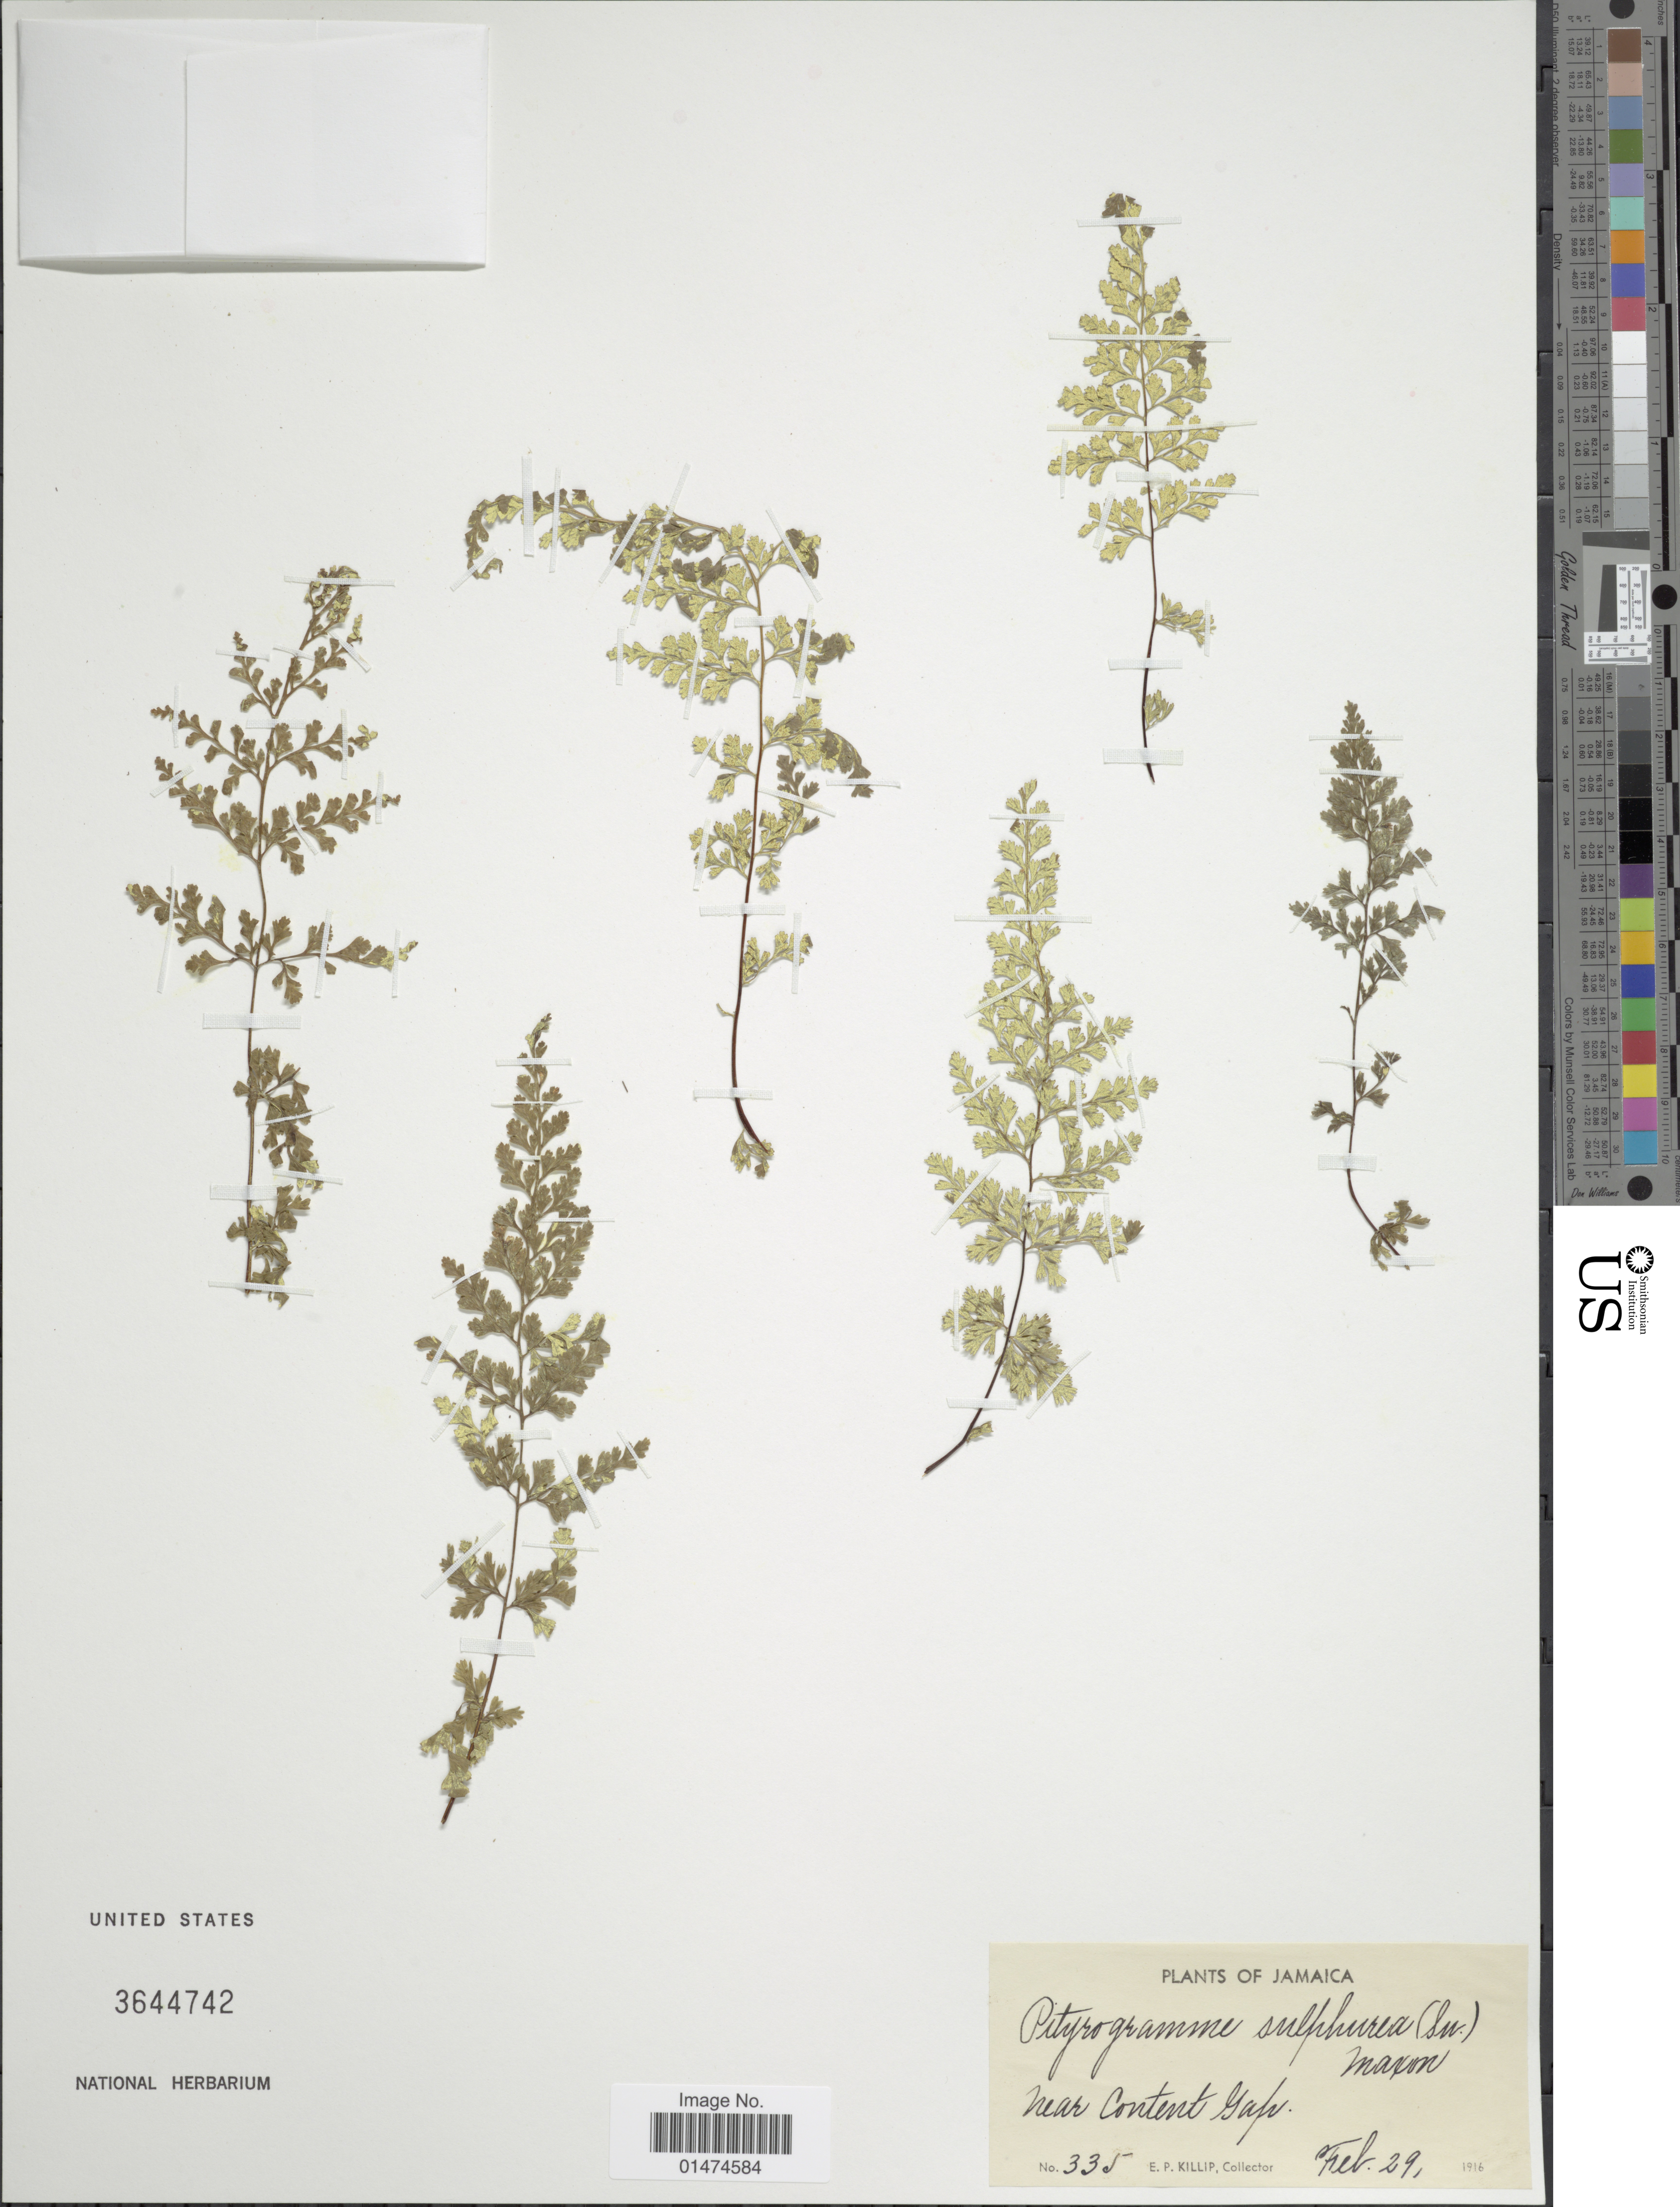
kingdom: Plantae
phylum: Tracheophyta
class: Polypodiopsida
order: Polypodiales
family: Pteridaceae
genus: Pityrogramma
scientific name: Pityrogramma sulphurea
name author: (Sw.) Maxon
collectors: E. P. Killip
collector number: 335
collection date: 1916-02-29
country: Jamaica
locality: Jamaica, near Content Gap.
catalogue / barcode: US 3644742